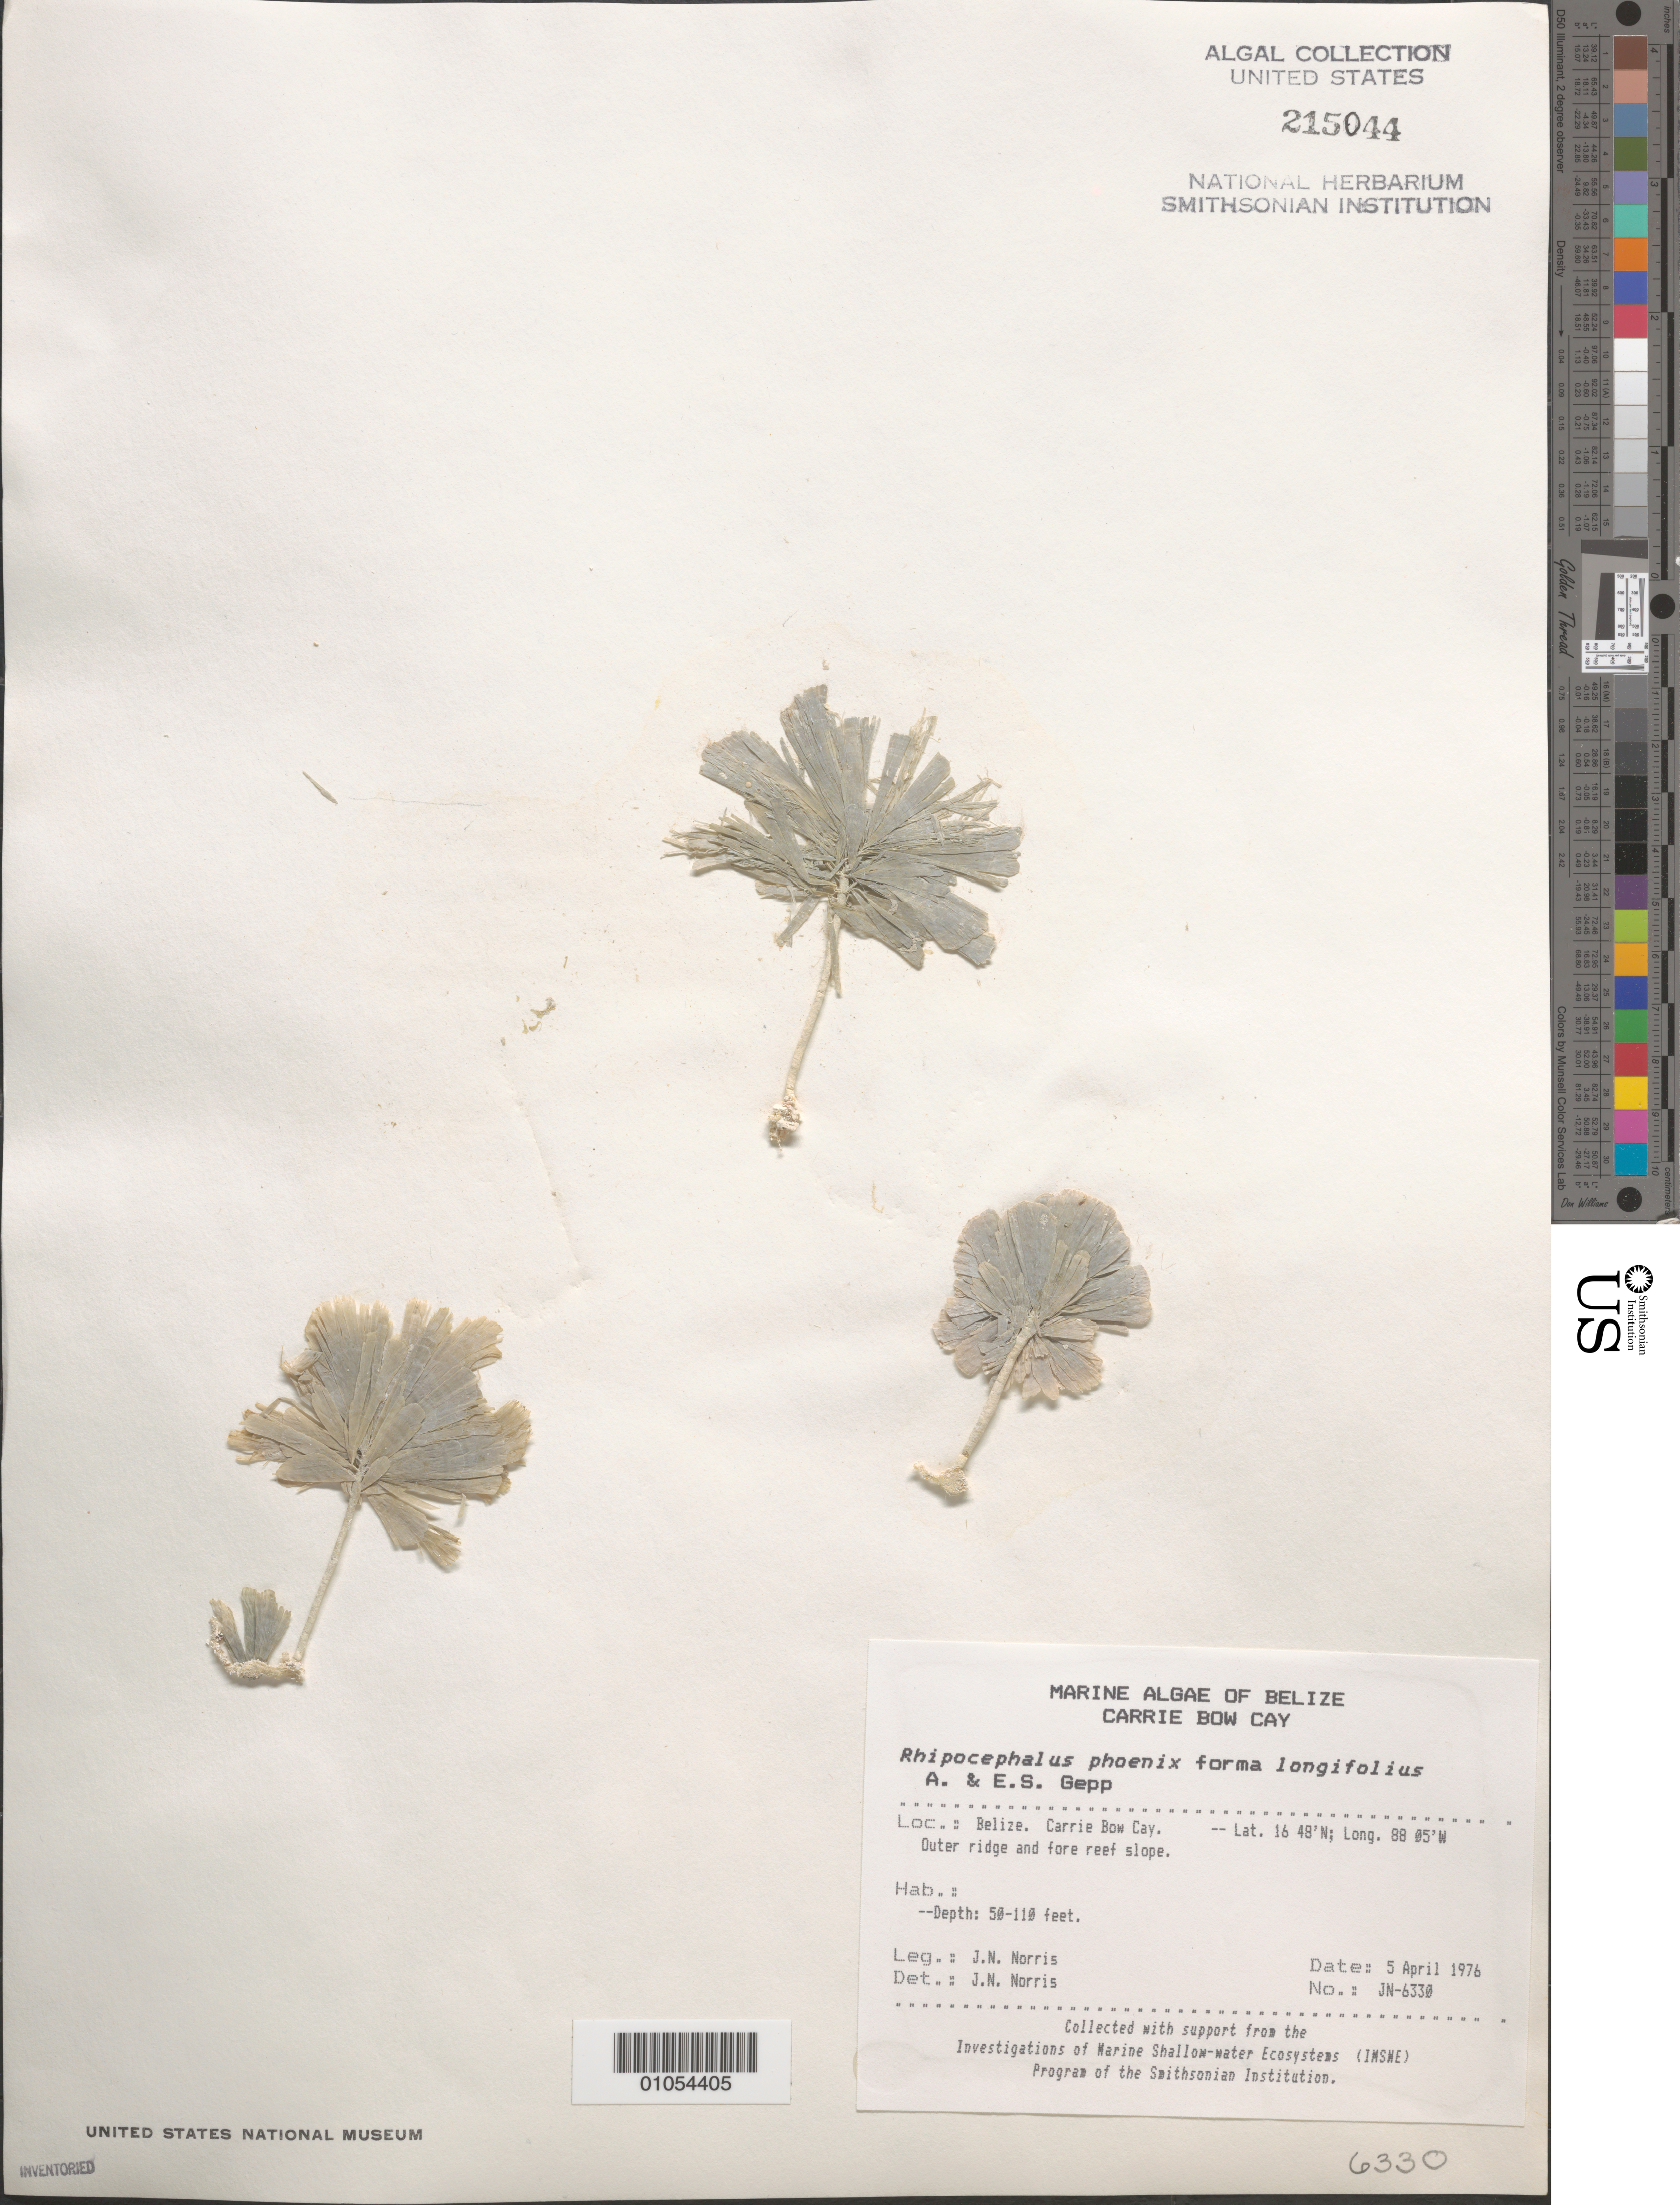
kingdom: Plantae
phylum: Chlorophyta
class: Ulvophyceae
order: Bryopsidales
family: Udoteaceae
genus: Rhipocephalus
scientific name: Rhipocephalus phoenix f. longifolius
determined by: Norris, James N.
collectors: J. N. Norris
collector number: JN-6330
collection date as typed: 05 Apr 1976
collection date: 1976-04-05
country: Belize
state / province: Stann Creek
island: Carrie Bow Cay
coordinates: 16 48'N, 88 05'W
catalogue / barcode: US 215044